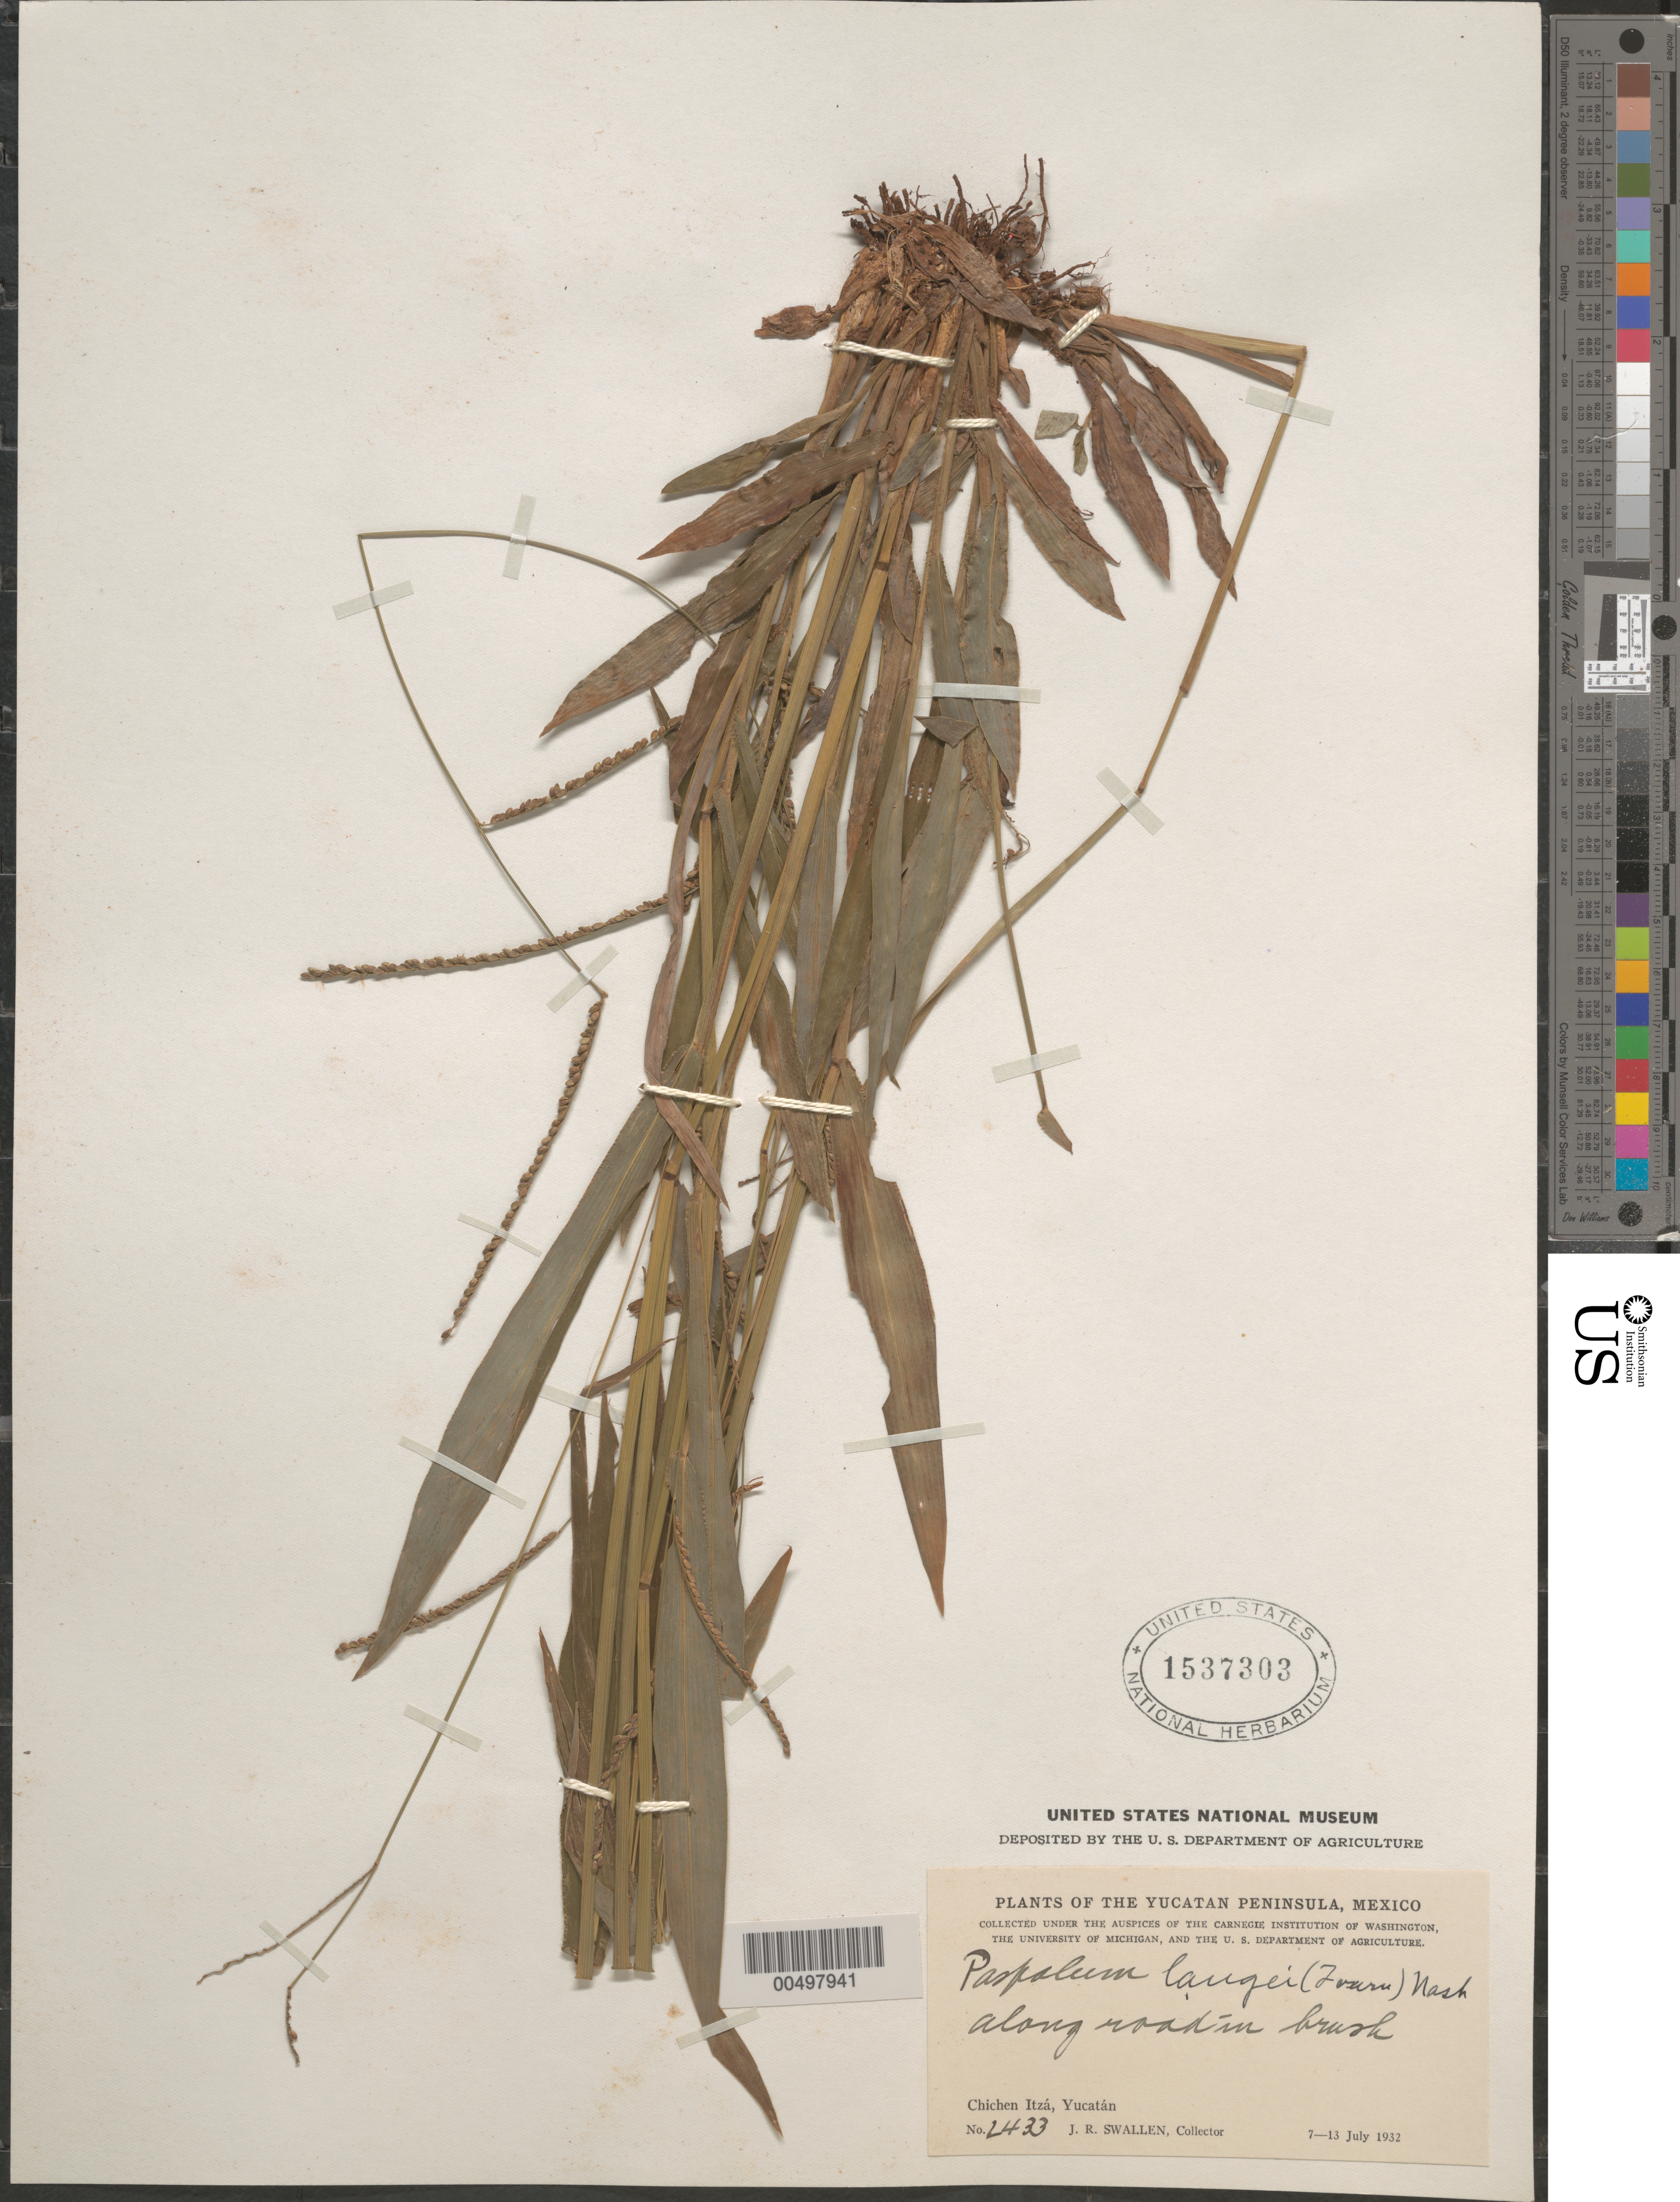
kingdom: Plantae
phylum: Tracheophyta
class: Liliopsida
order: Poales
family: Poaceae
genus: Paspalum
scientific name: Paspalum langei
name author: (E. Fourn.) Nash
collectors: J. R. Swallen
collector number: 2433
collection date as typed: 7 Jul 1932 to 13 Jul 1932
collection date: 1932-07-07/1932-07-13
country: Mexico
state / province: Yucatan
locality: Yucatan Peninsula, Chichen Itz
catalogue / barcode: US 1537303